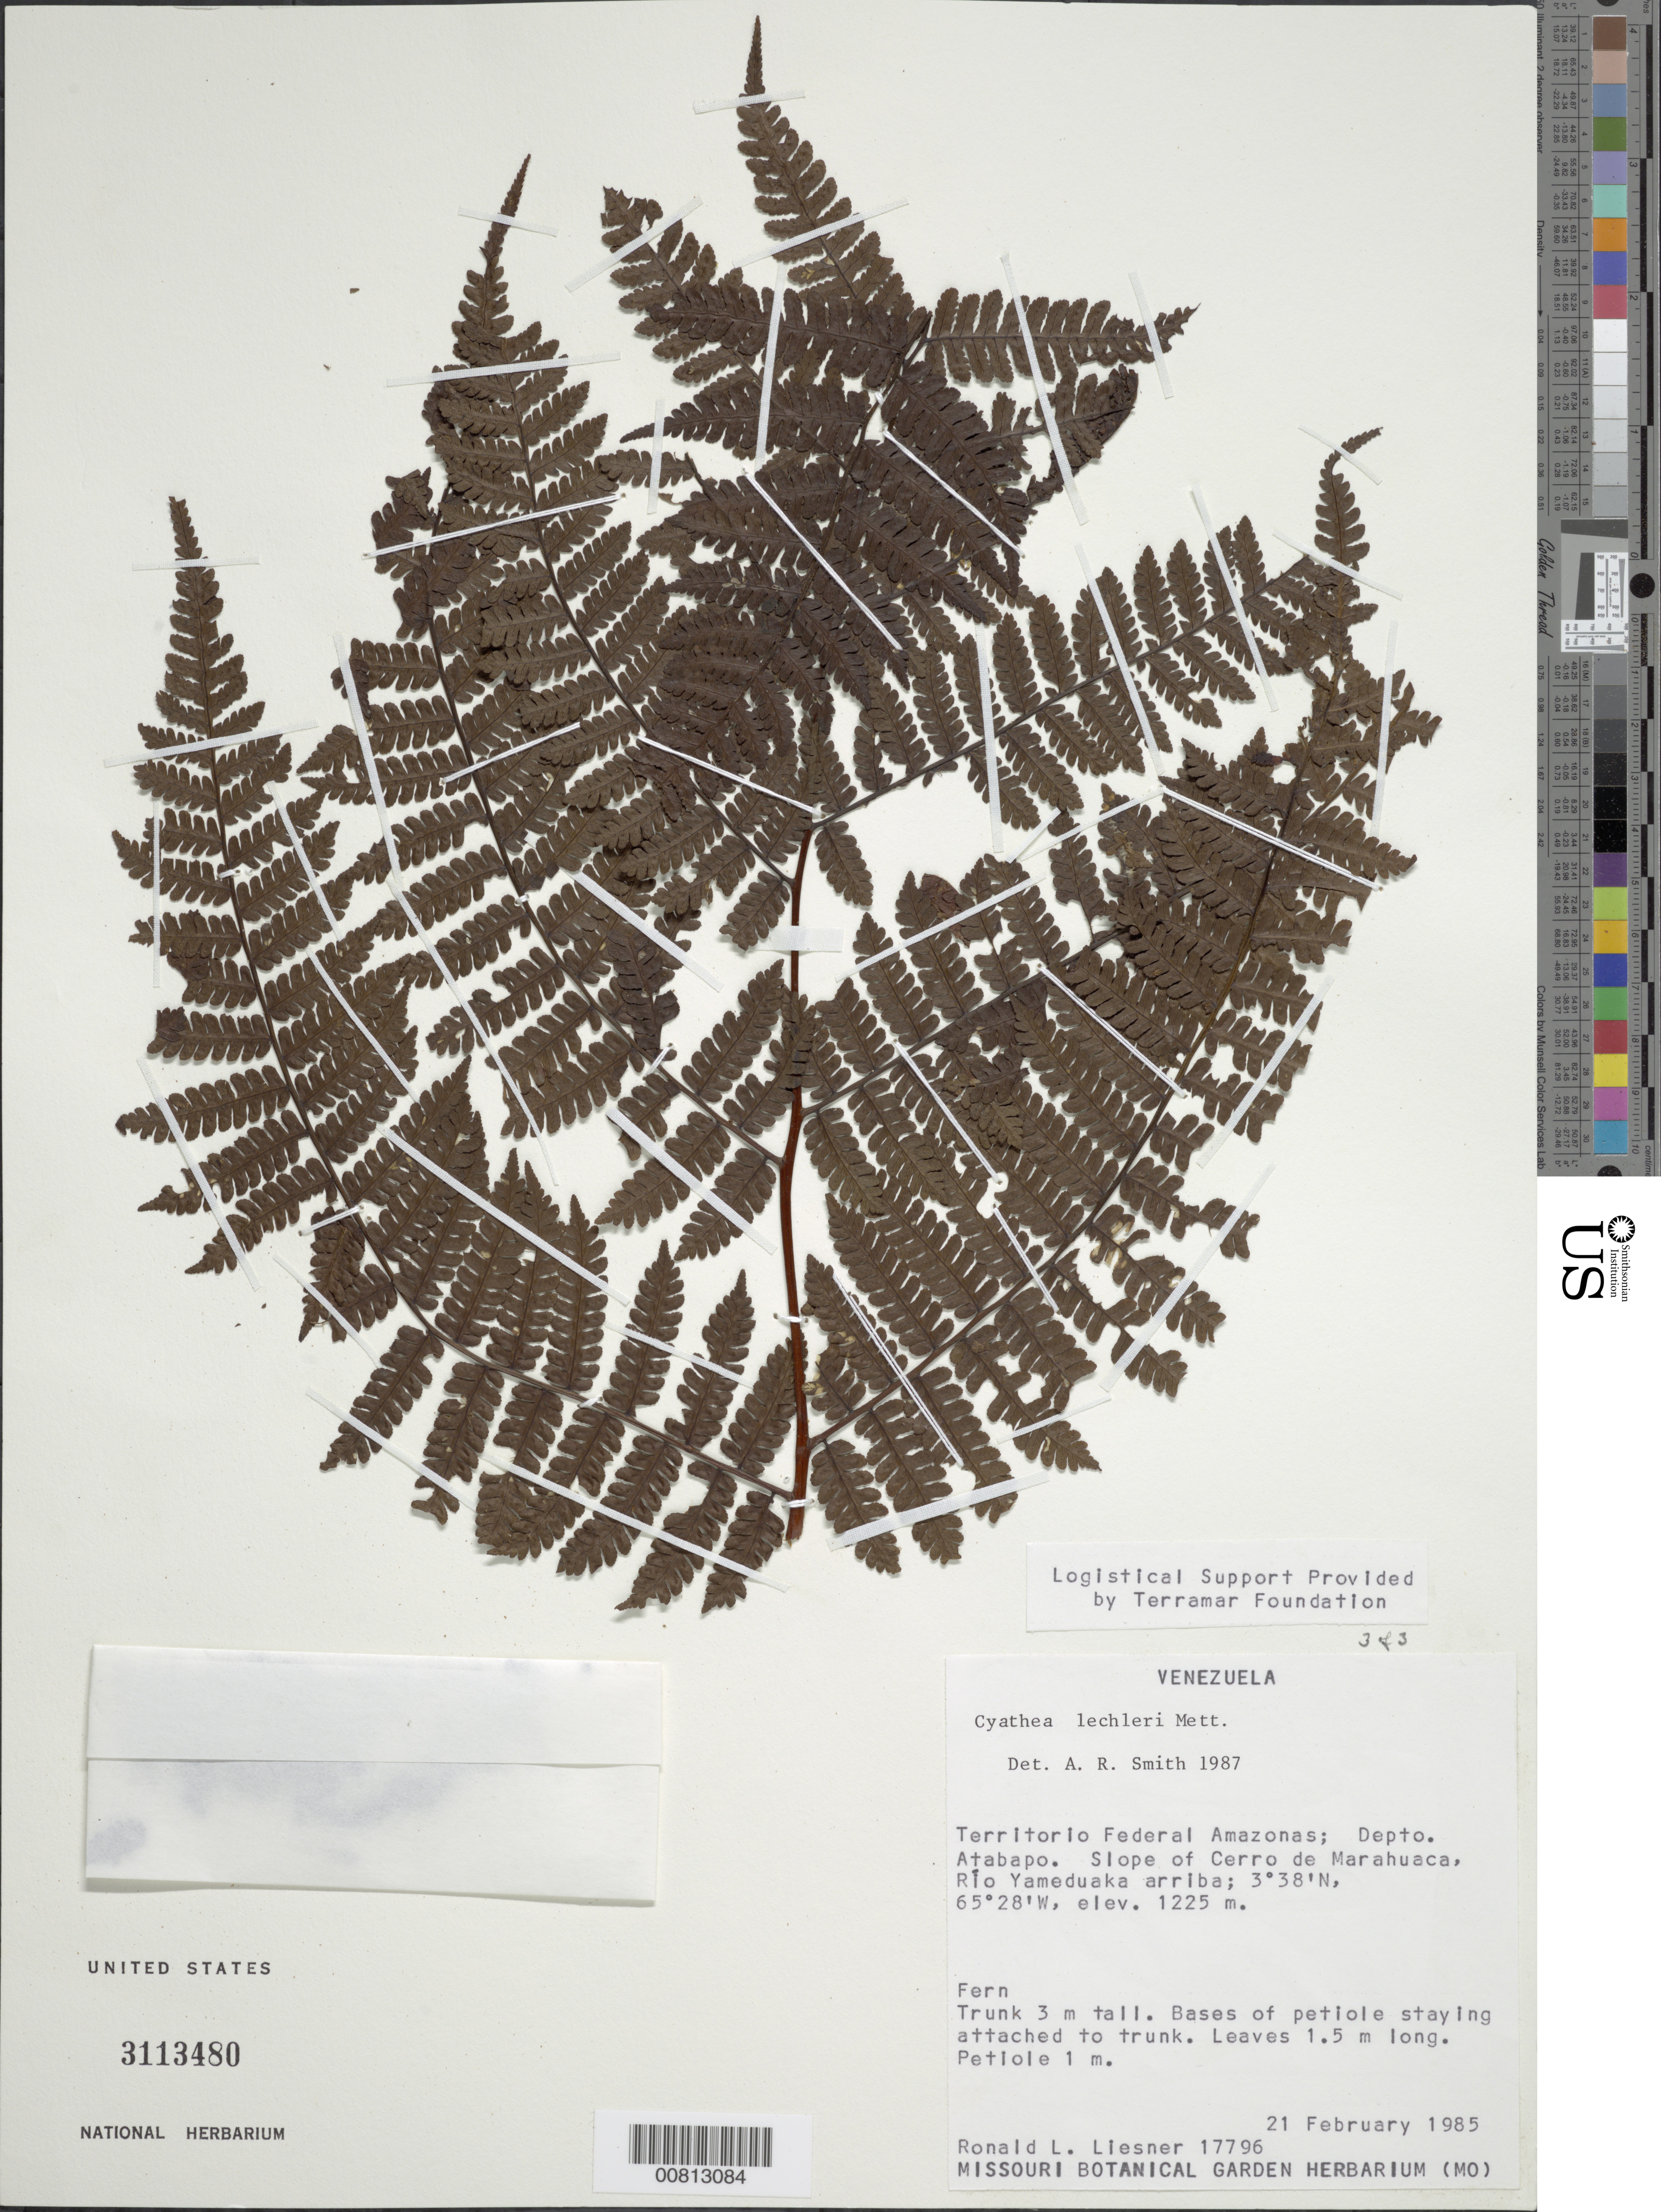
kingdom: Plantae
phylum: Tracheophyta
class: Polypodiopsida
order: Cyatheales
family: Cyatheaceae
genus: Cyathea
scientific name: Cyathea lechleri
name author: Mett.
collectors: R. L. Liesner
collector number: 17796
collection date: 1985-02-21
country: Venezuela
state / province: Amazonas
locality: Territorio Federal Amazonas; Depto. Atabapo. Slope of Cerro de Marahuaca, Río Yameduaka arriba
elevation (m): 1225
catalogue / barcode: US 3113480